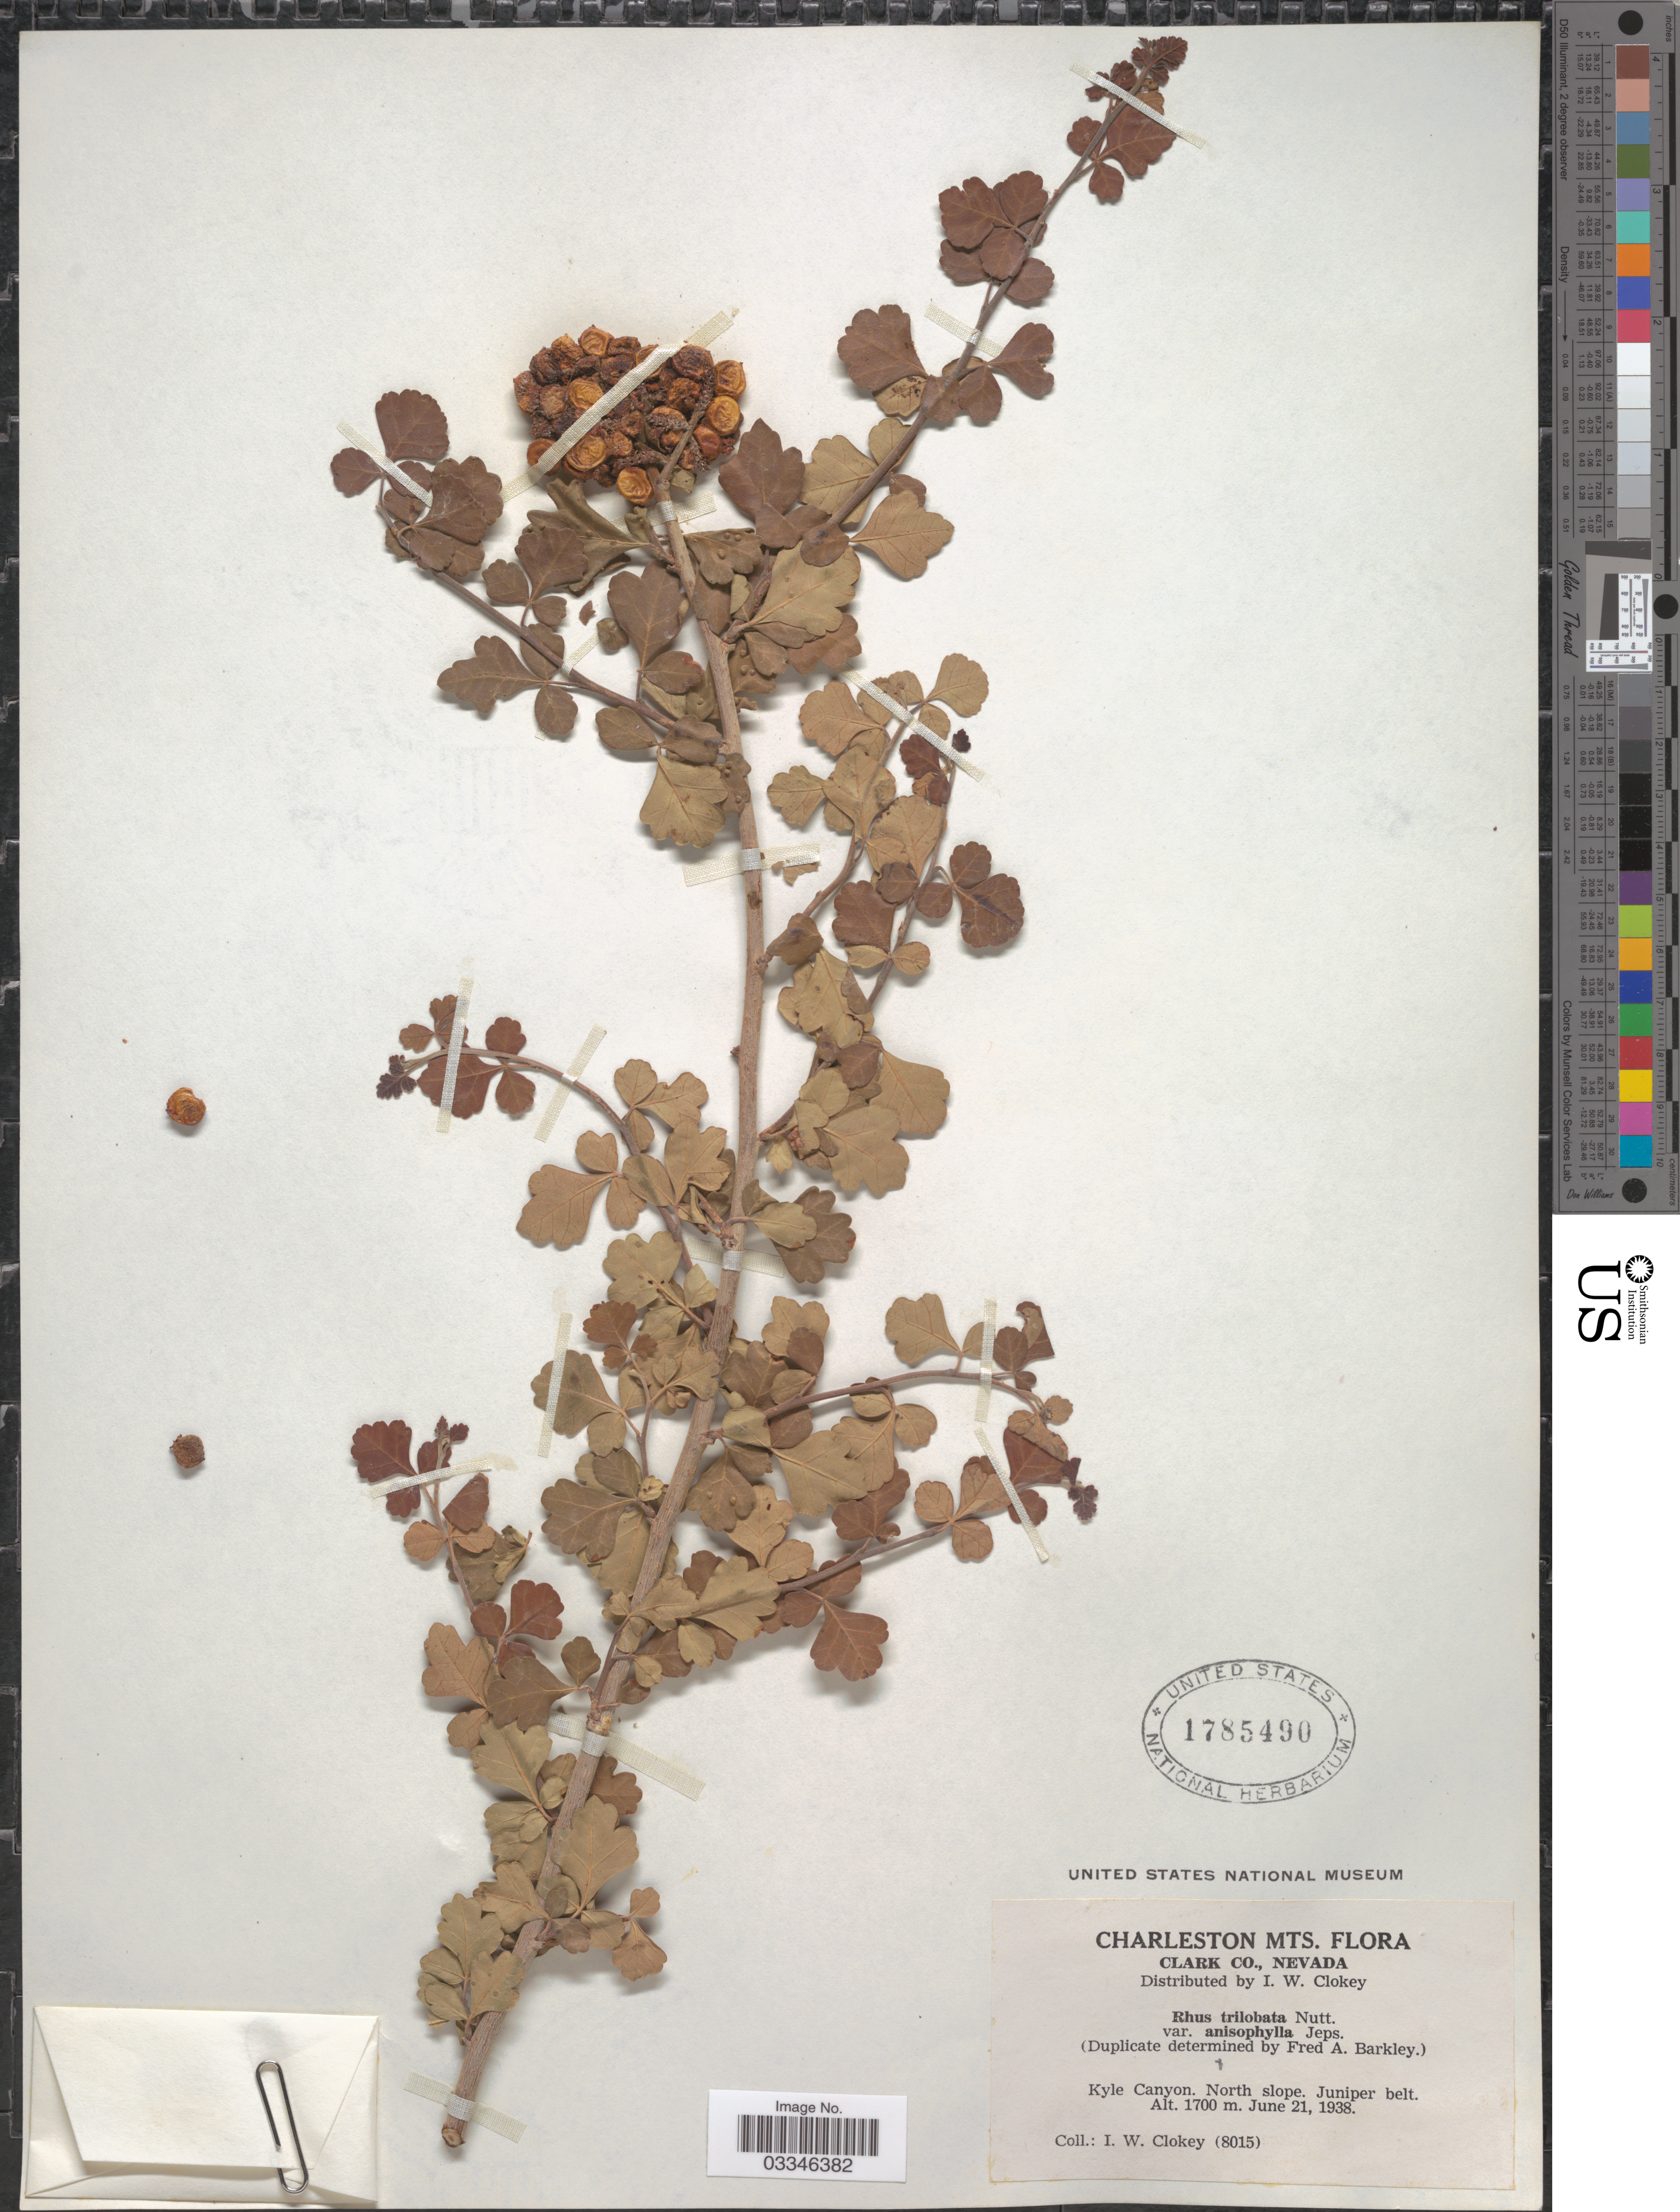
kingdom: Plantae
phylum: Tracheophyta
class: Magnoliopsida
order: Sapindales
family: Anacardiaceae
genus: Rhus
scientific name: Rhus trilobata var. anisophylla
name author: (Greene) Jeps.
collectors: I. W. Clokey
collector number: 8015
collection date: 1938-06-21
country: United States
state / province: Nevada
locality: Charleston Mts. Clark Co. Kyle Canon. North slope. Juniper belt.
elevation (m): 1700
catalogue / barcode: US 1785490